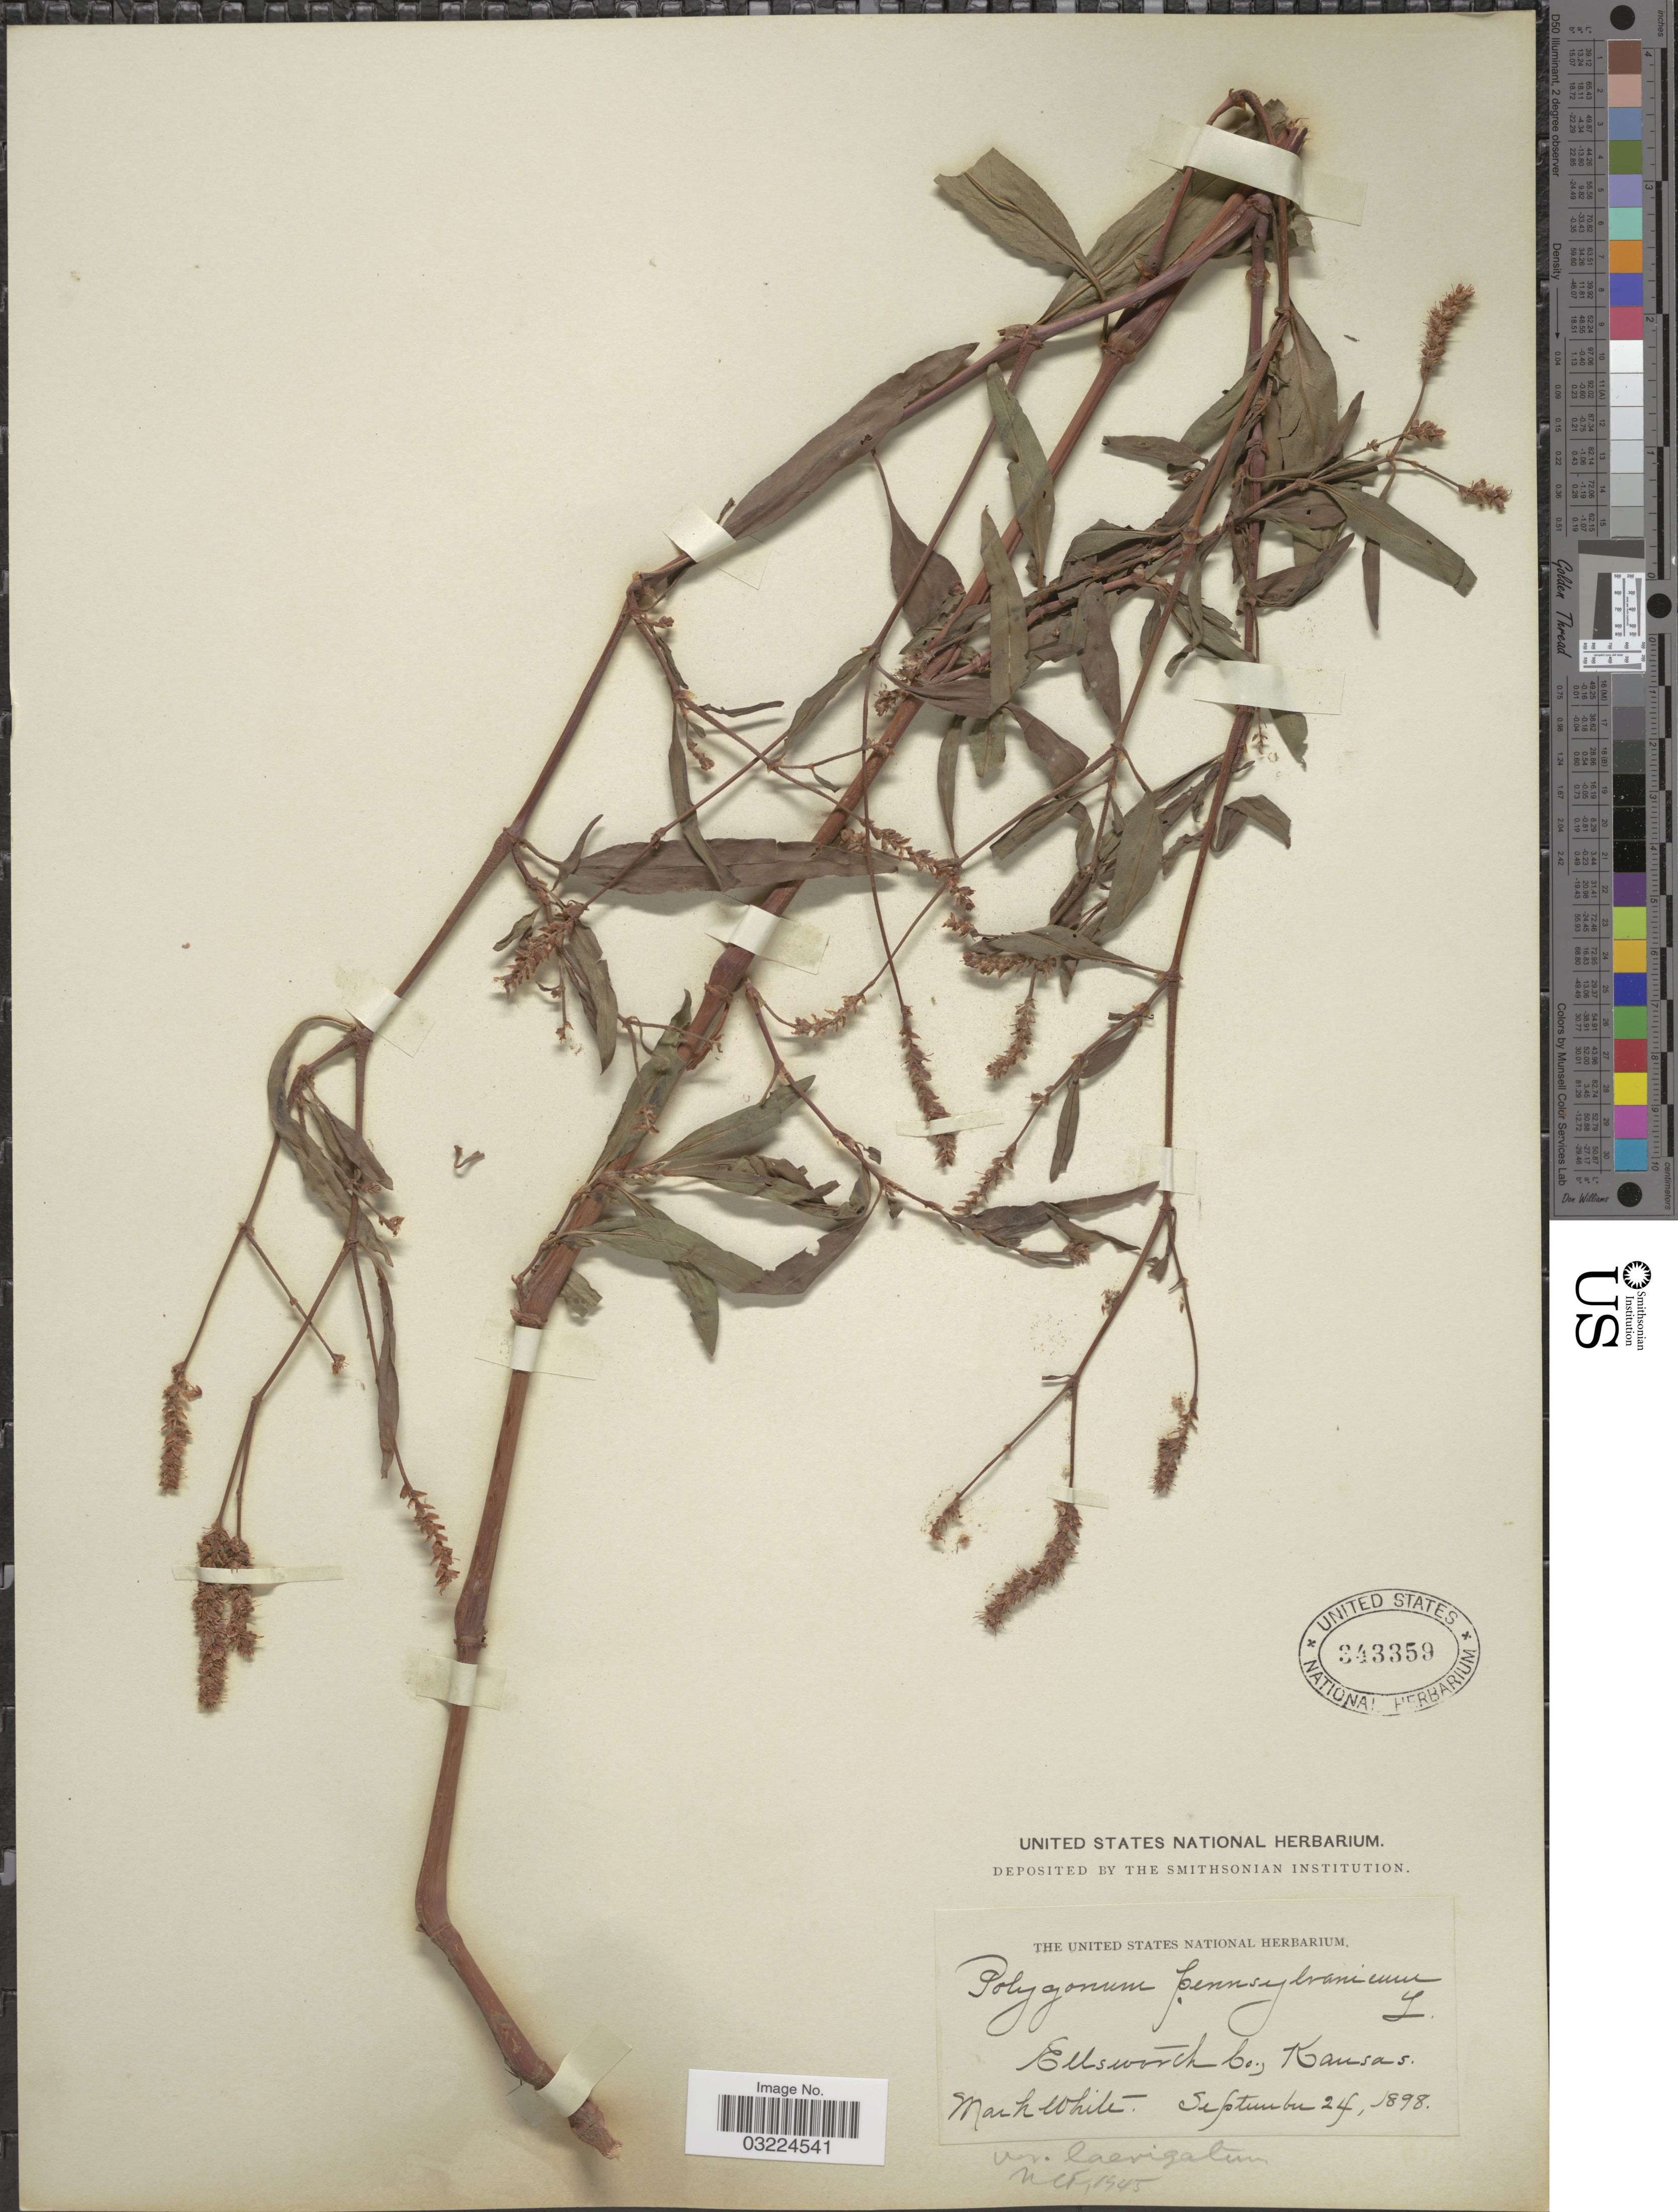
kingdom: Plantae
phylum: Tracheophyta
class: Magnoliopsida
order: Caryophyllales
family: Polygonaceae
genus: Persicaria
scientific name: Persicaria pensylvanica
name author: (L.) M. Gómez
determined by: Atha, D. E.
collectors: M. White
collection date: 1898-09-24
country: United States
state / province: Kansas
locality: Ellsworth Co.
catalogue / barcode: US 343359